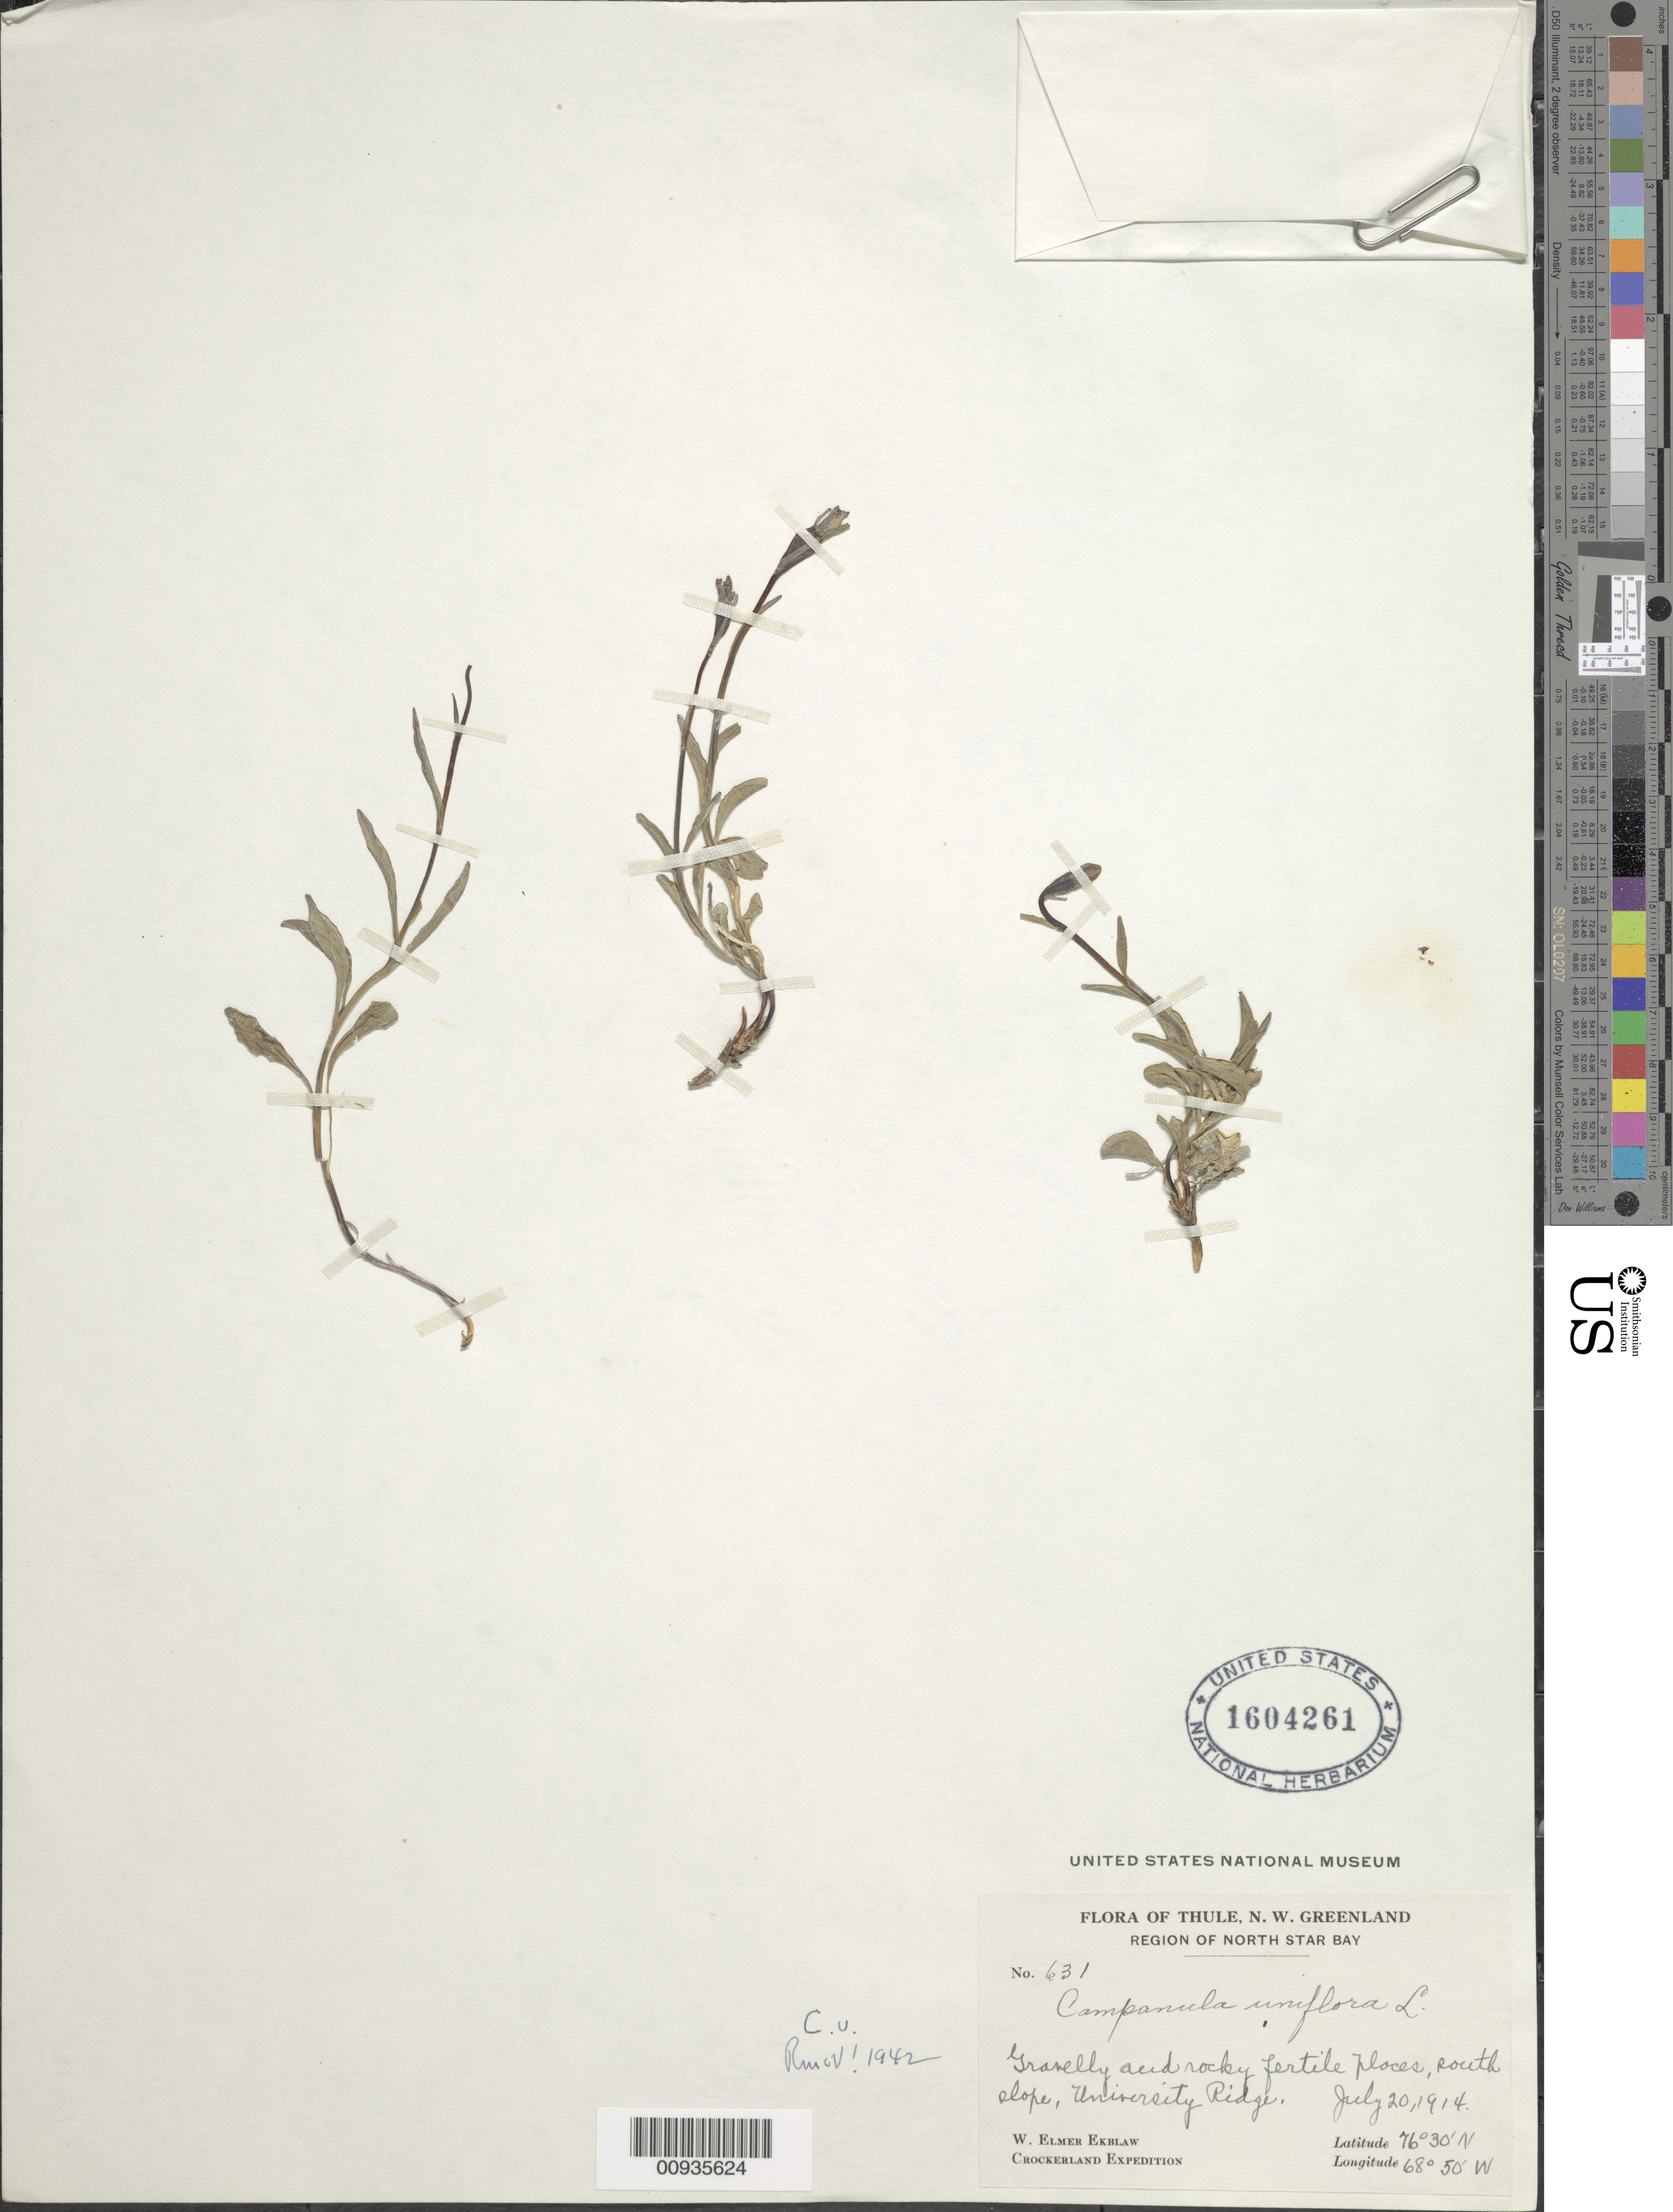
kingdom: Plantae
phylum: Tracheophyta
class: Magnoliopsida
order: Asterales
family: Campanulaceae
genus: Campanula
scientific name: Campanula uniflora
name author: L.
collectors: W. Ekblaw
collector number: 631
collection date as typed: July 20, 1914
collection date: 1914-07-20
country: Greenland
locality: University Ridge. Thule.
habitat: Gravelly and rocky fertile places, south slope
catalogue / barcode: US 1604261